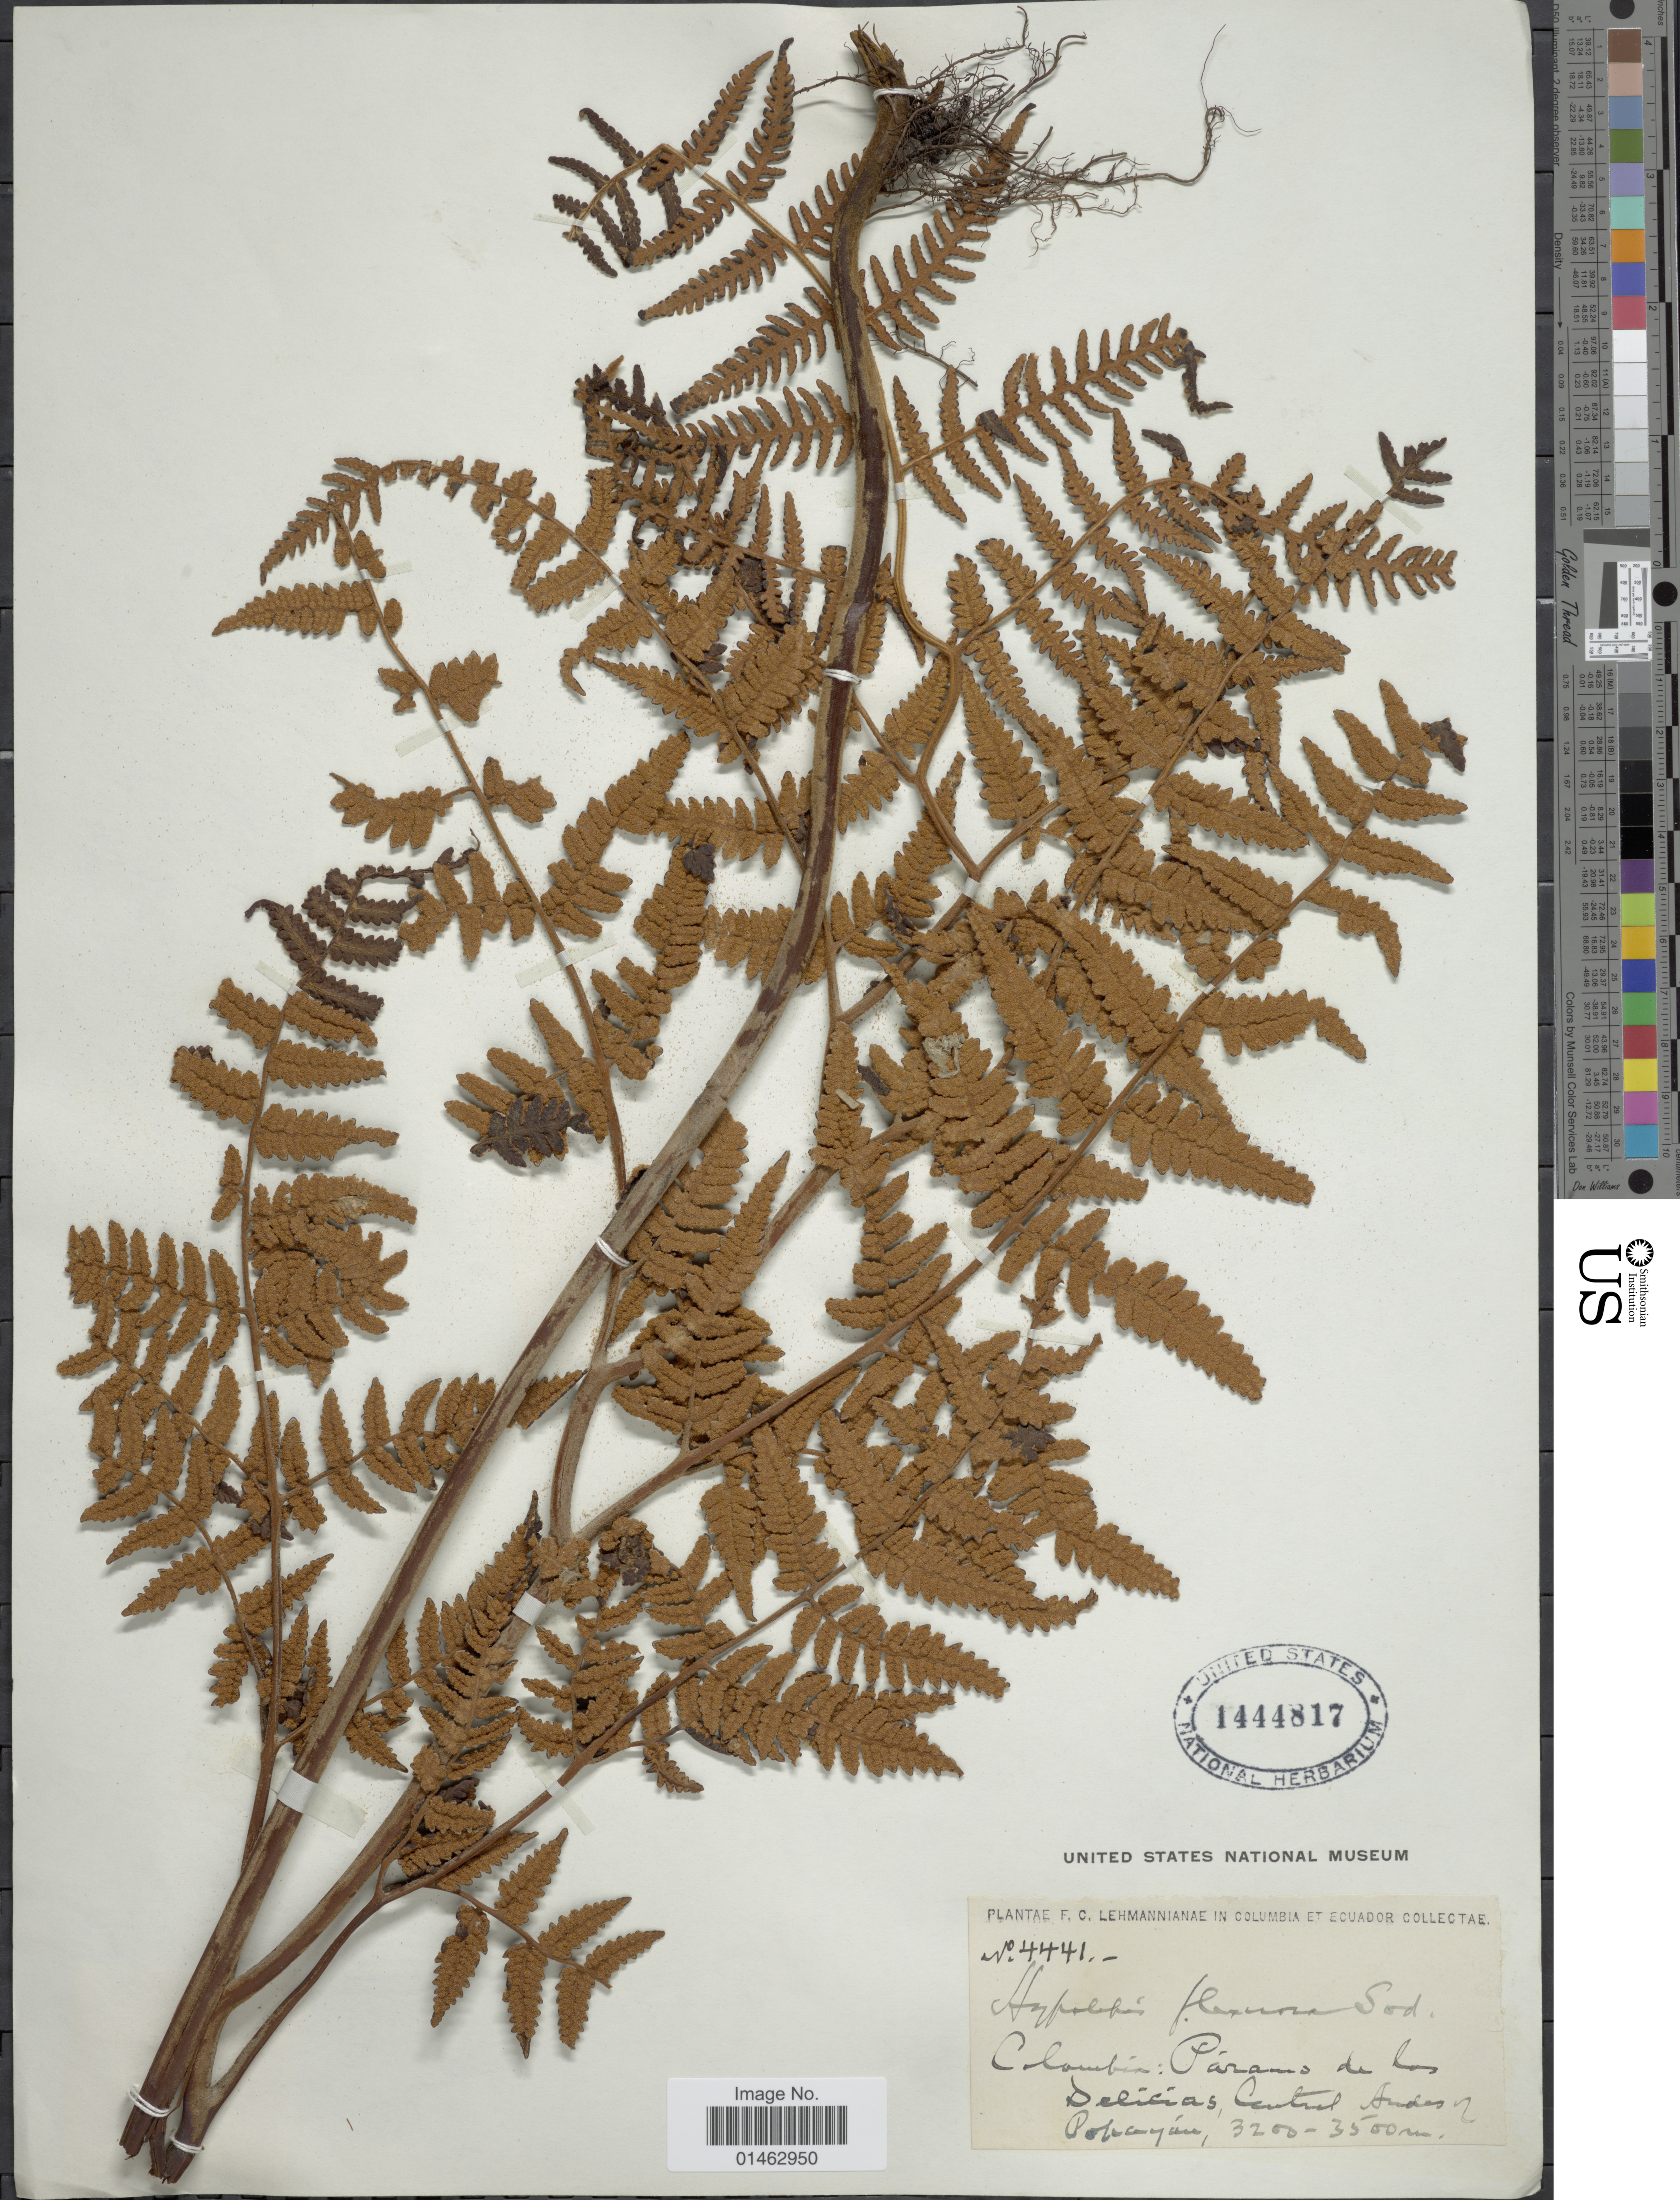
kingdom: Plantae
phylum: Tracheophyta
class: Polypodiopsida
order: Polypodiales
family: Dennstaedtiaceae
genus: Hypolepis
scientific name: Hypolepis bogotensis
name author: H. Karst.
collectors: F. C. Lehmann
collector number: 4441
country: Colombia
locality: Páramo de las Delicias Central Andes of Popayán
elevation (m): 3200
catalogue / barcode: US 1444817